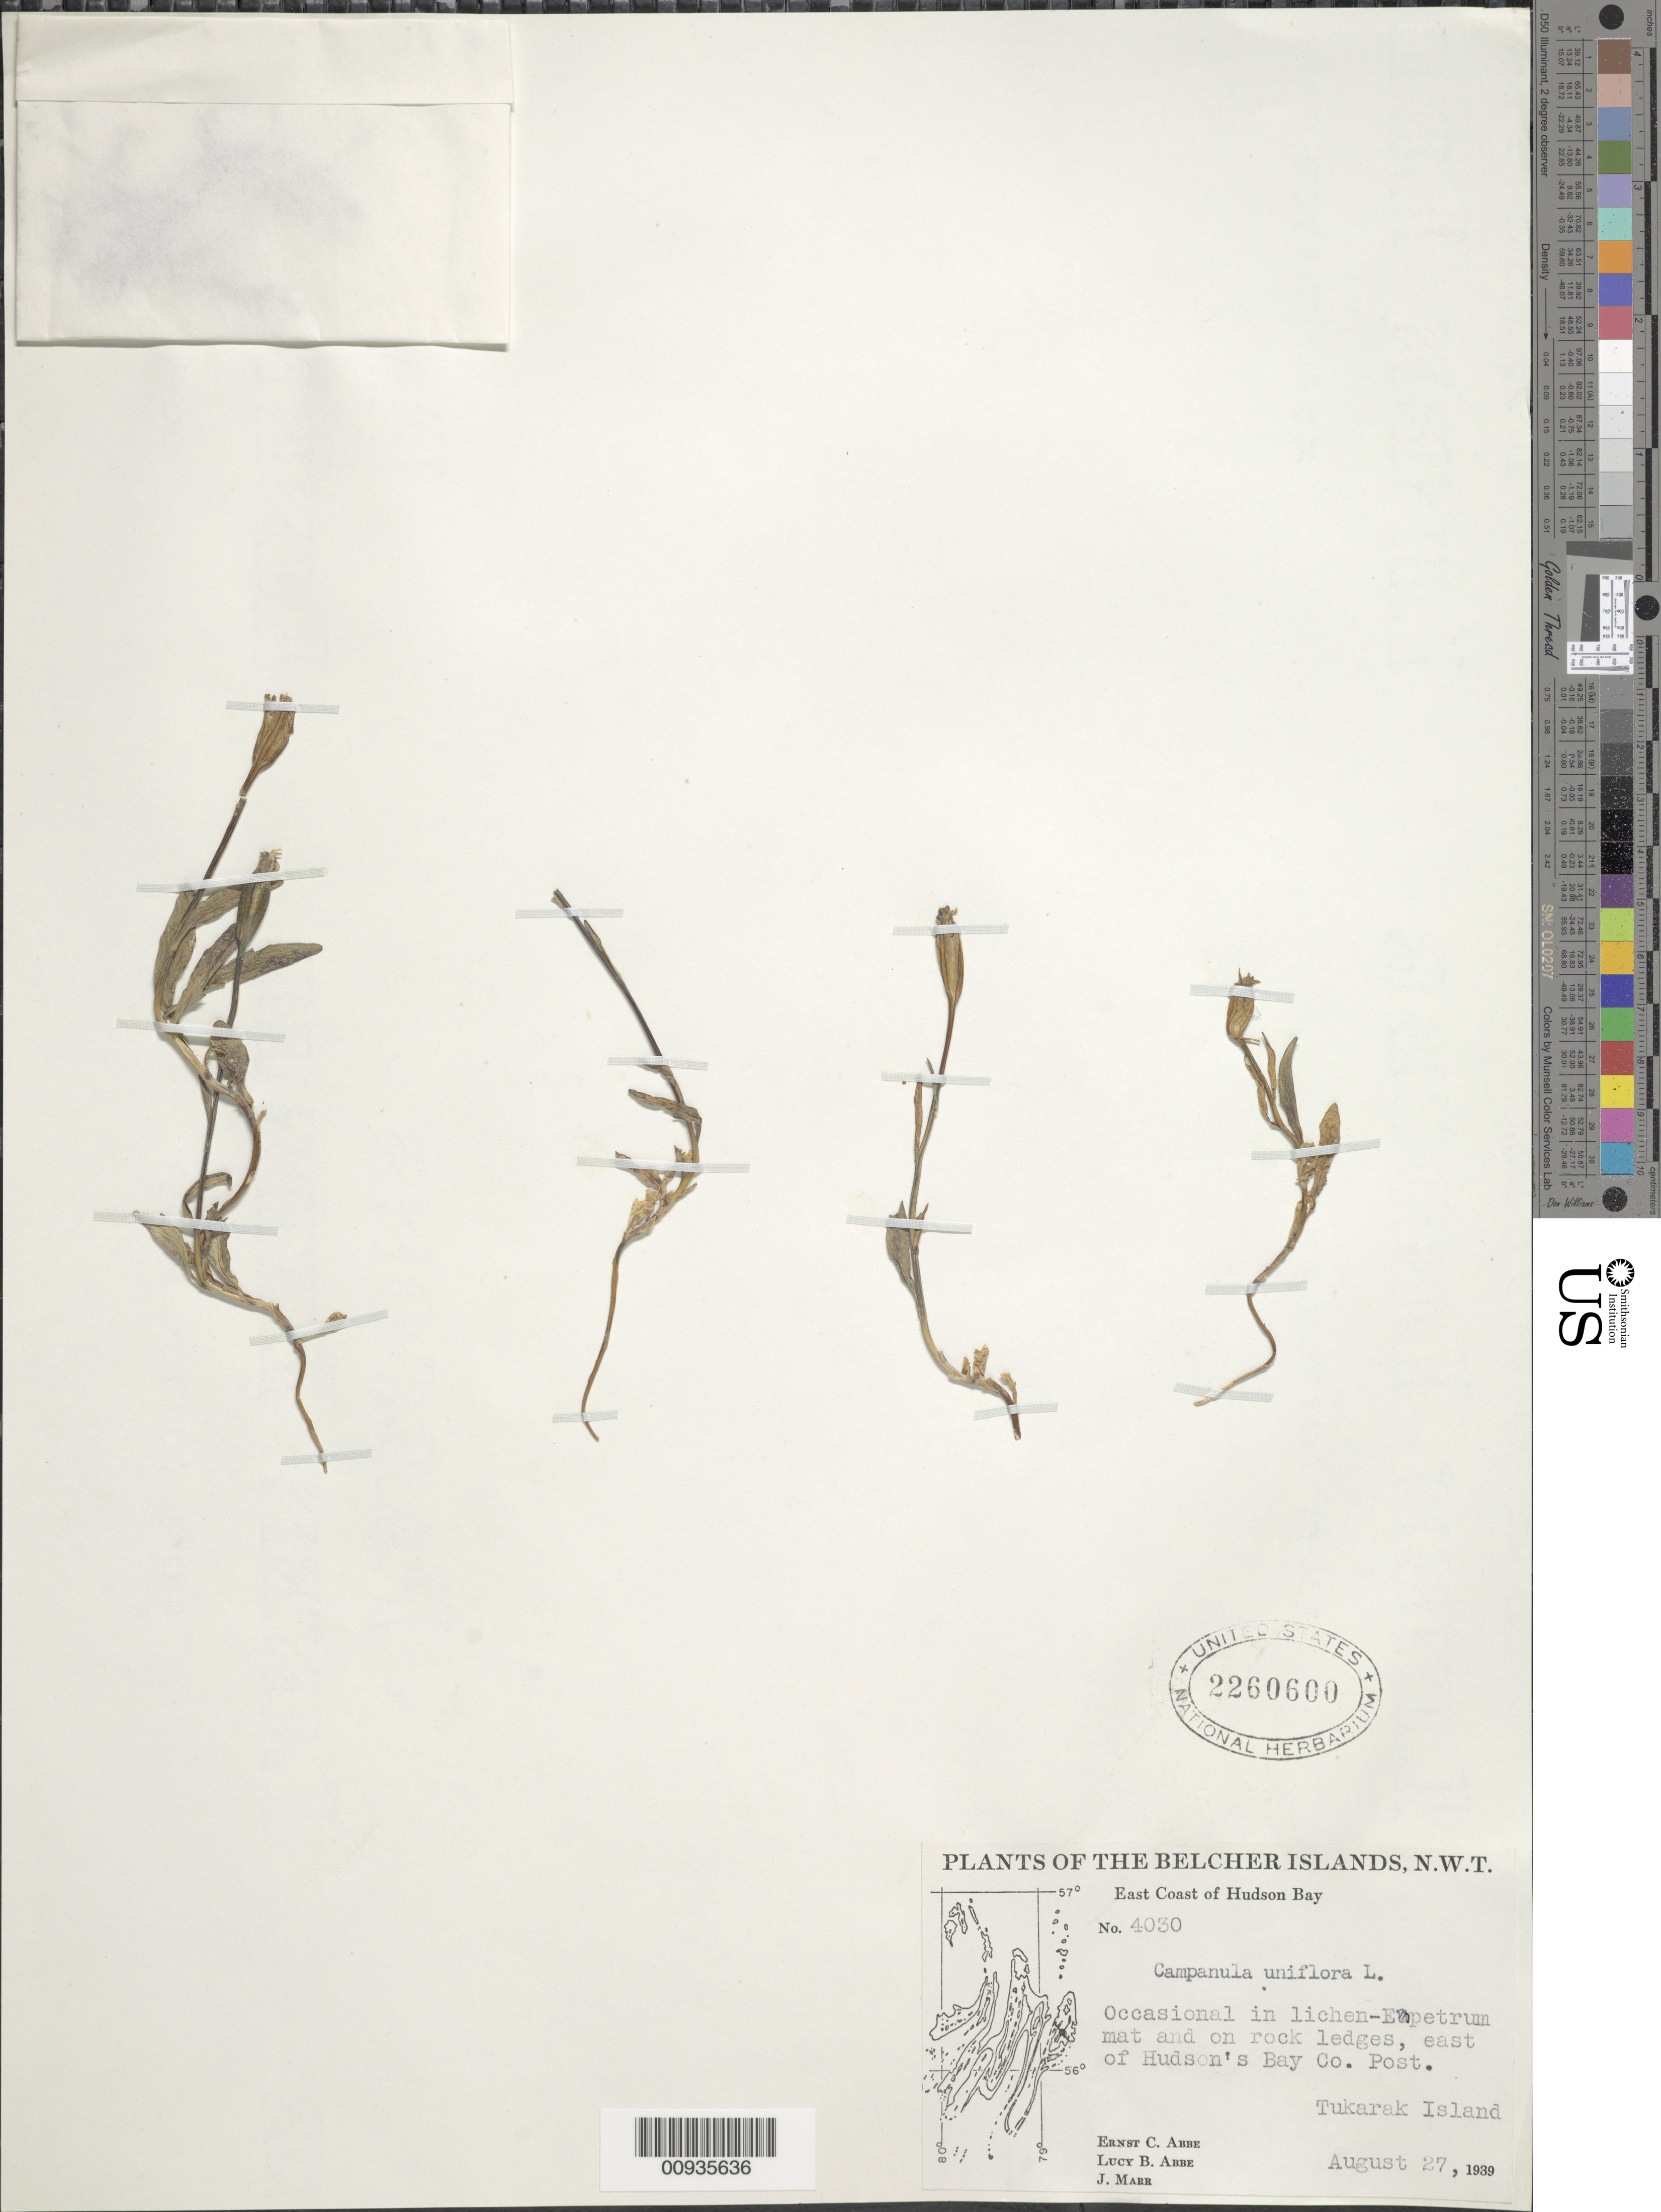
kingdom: Plantae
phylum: Tracheophyta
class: Magnoliopsida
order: Asterales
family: Campanulaceae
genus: Campanula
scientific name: Campanula uniflora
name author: L.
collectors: E. C. Abbe, L. B. Abbe & J. Marr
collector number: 4030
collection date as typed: August 27, 1939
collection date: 1939-08-27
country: Canada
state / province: Northwest Territories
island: Tukarak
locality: East of Hudson's Bay Co.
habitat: in lichen-Empetrum mat and on rock ledges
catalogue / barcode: US 2260600